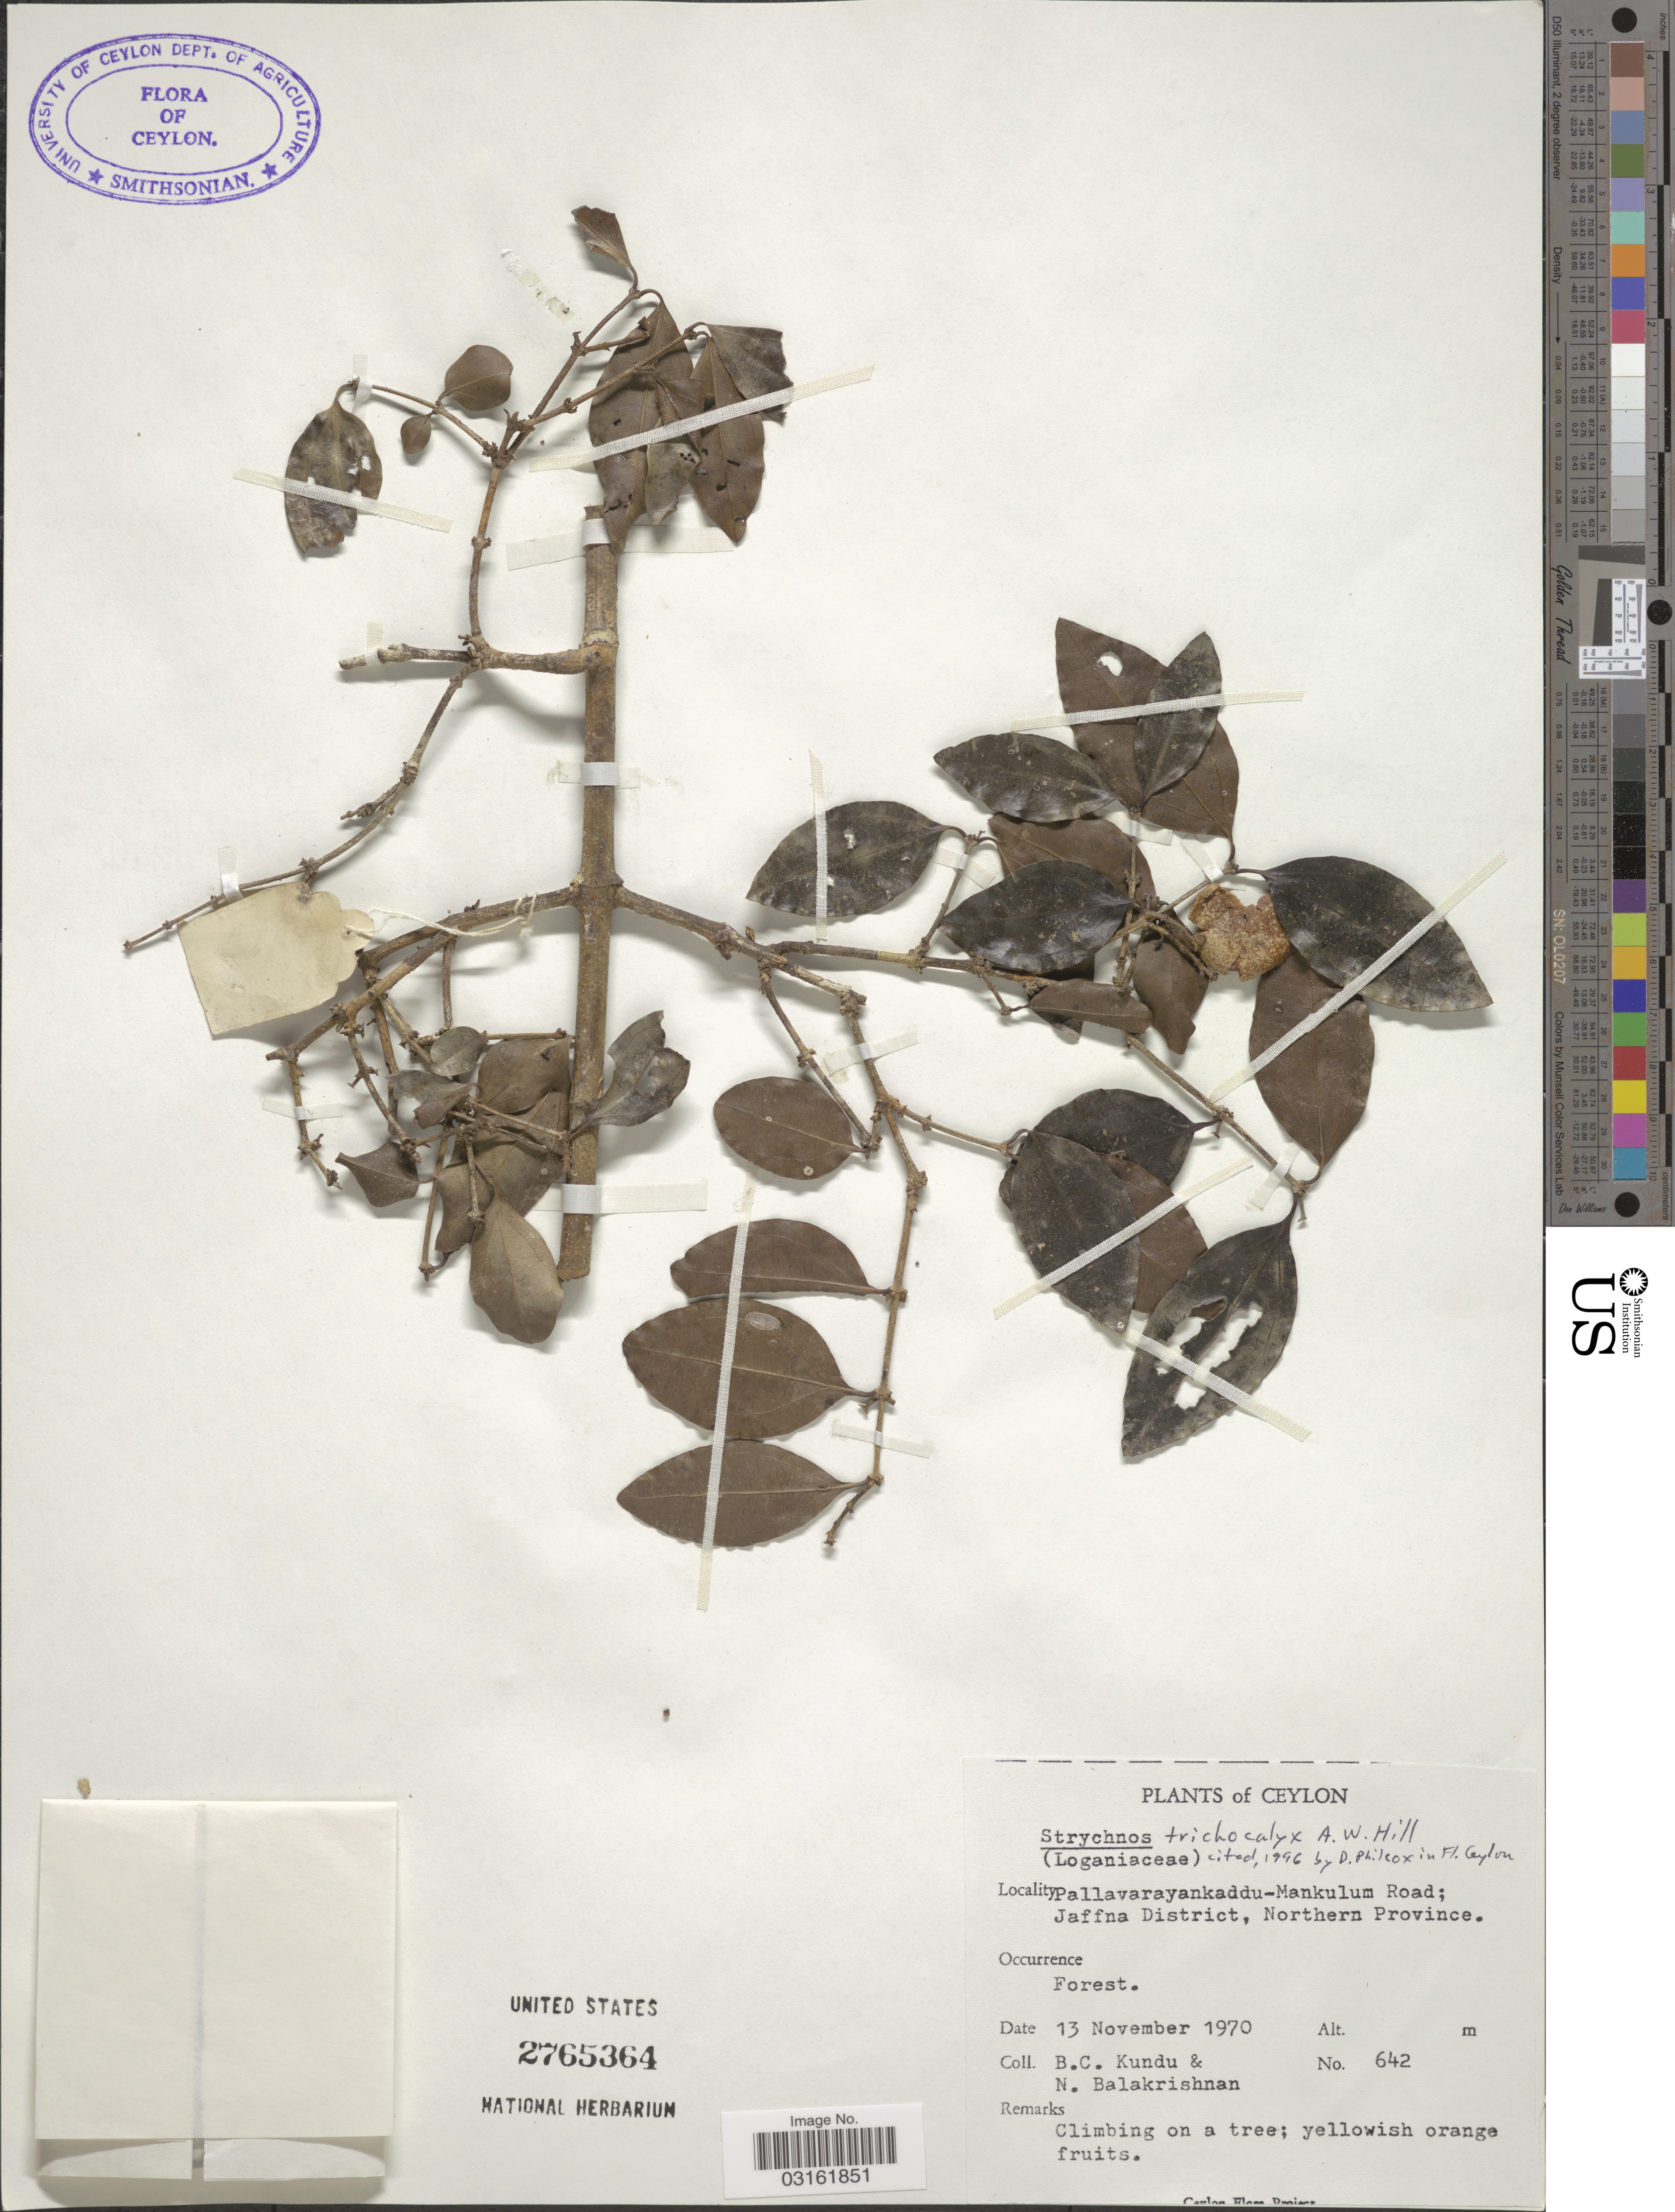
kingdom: Plantae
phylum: Tracheophyta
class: Magnoliopsida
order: Gentianales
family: Loganiaceae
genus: Strychnos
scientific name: Strychnos trichocalyx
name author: A.W. Hill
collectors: B. C. Kundu & N. Balakrishnan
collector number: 642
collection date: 1970-11-13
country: Sri Lanka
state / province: Northern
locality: Ceylon. Pallavarayankaddu-Mankulum Road; Jaffna District, Northern Province.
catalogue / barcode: US 2765364